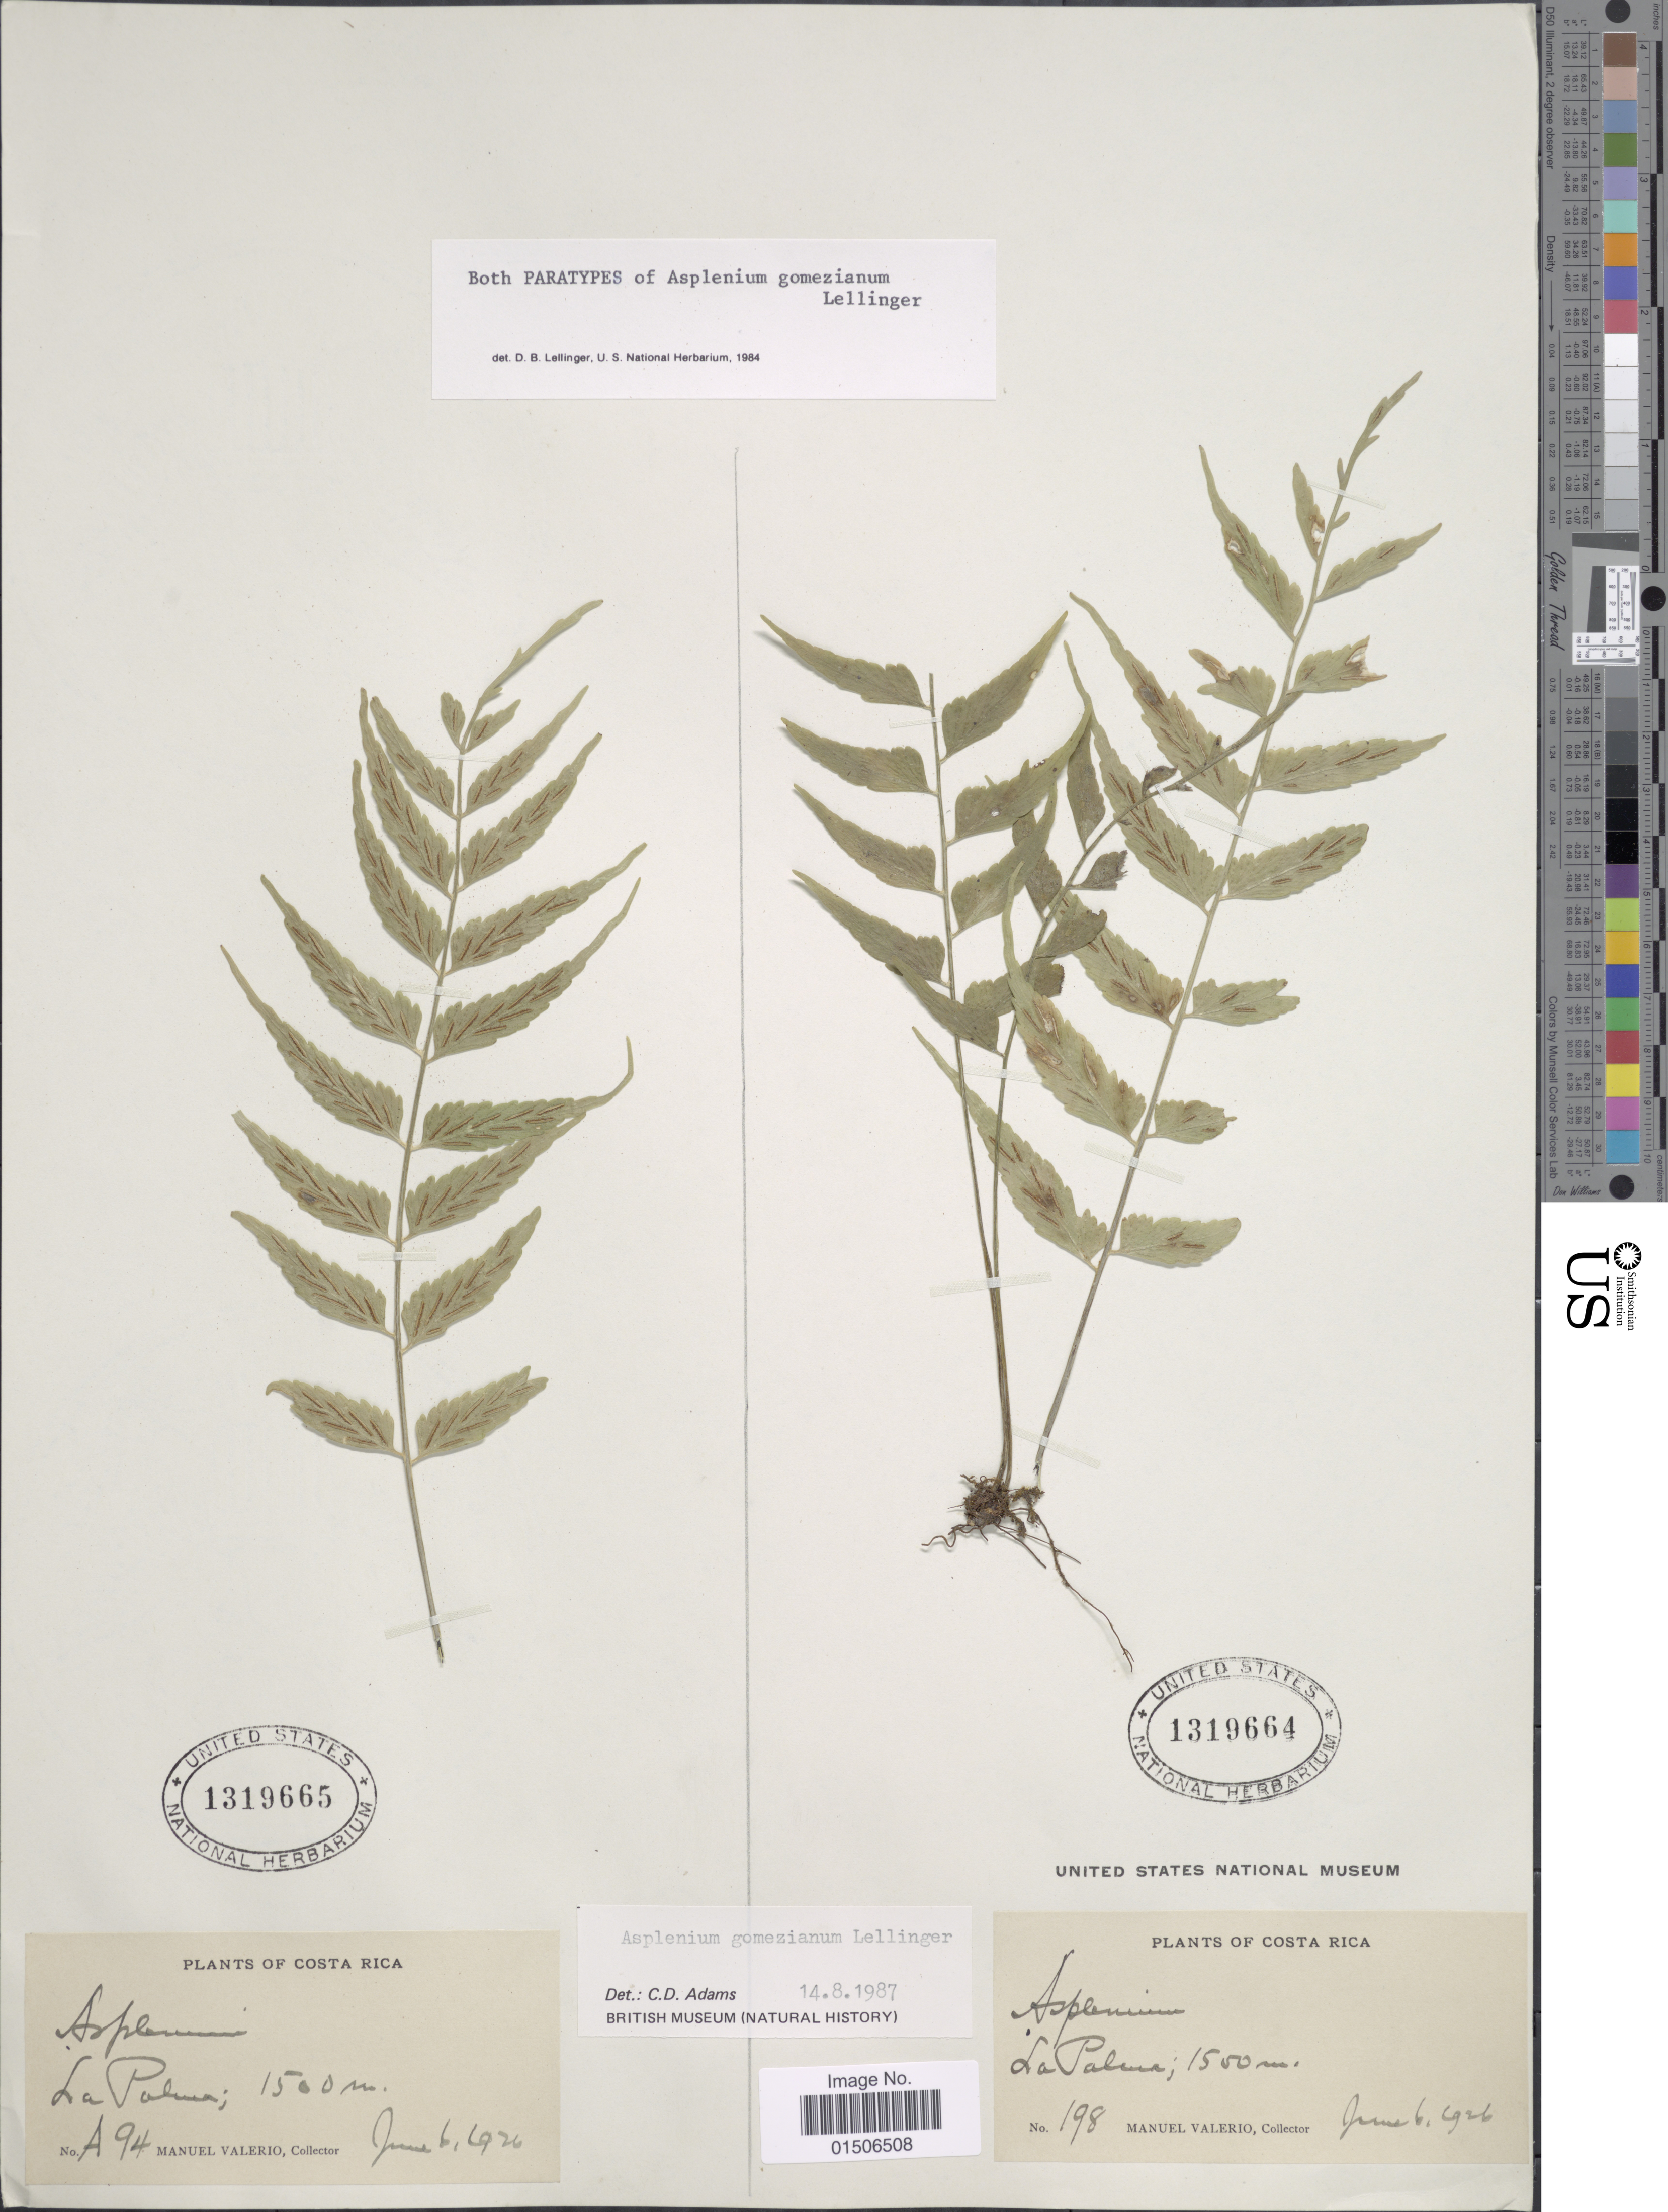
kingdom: Plantae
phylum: Tracheophyta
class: Polypodiopsida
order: Polypodiales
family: Aspleniaceae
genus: Asplenium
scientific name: Asplenium gomezianum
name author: Lellinger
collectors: M. Valerio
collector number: A94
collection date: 1926-06-06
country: Costa Rica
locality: La Palma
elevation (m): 1500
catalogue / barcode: US 1319665-2